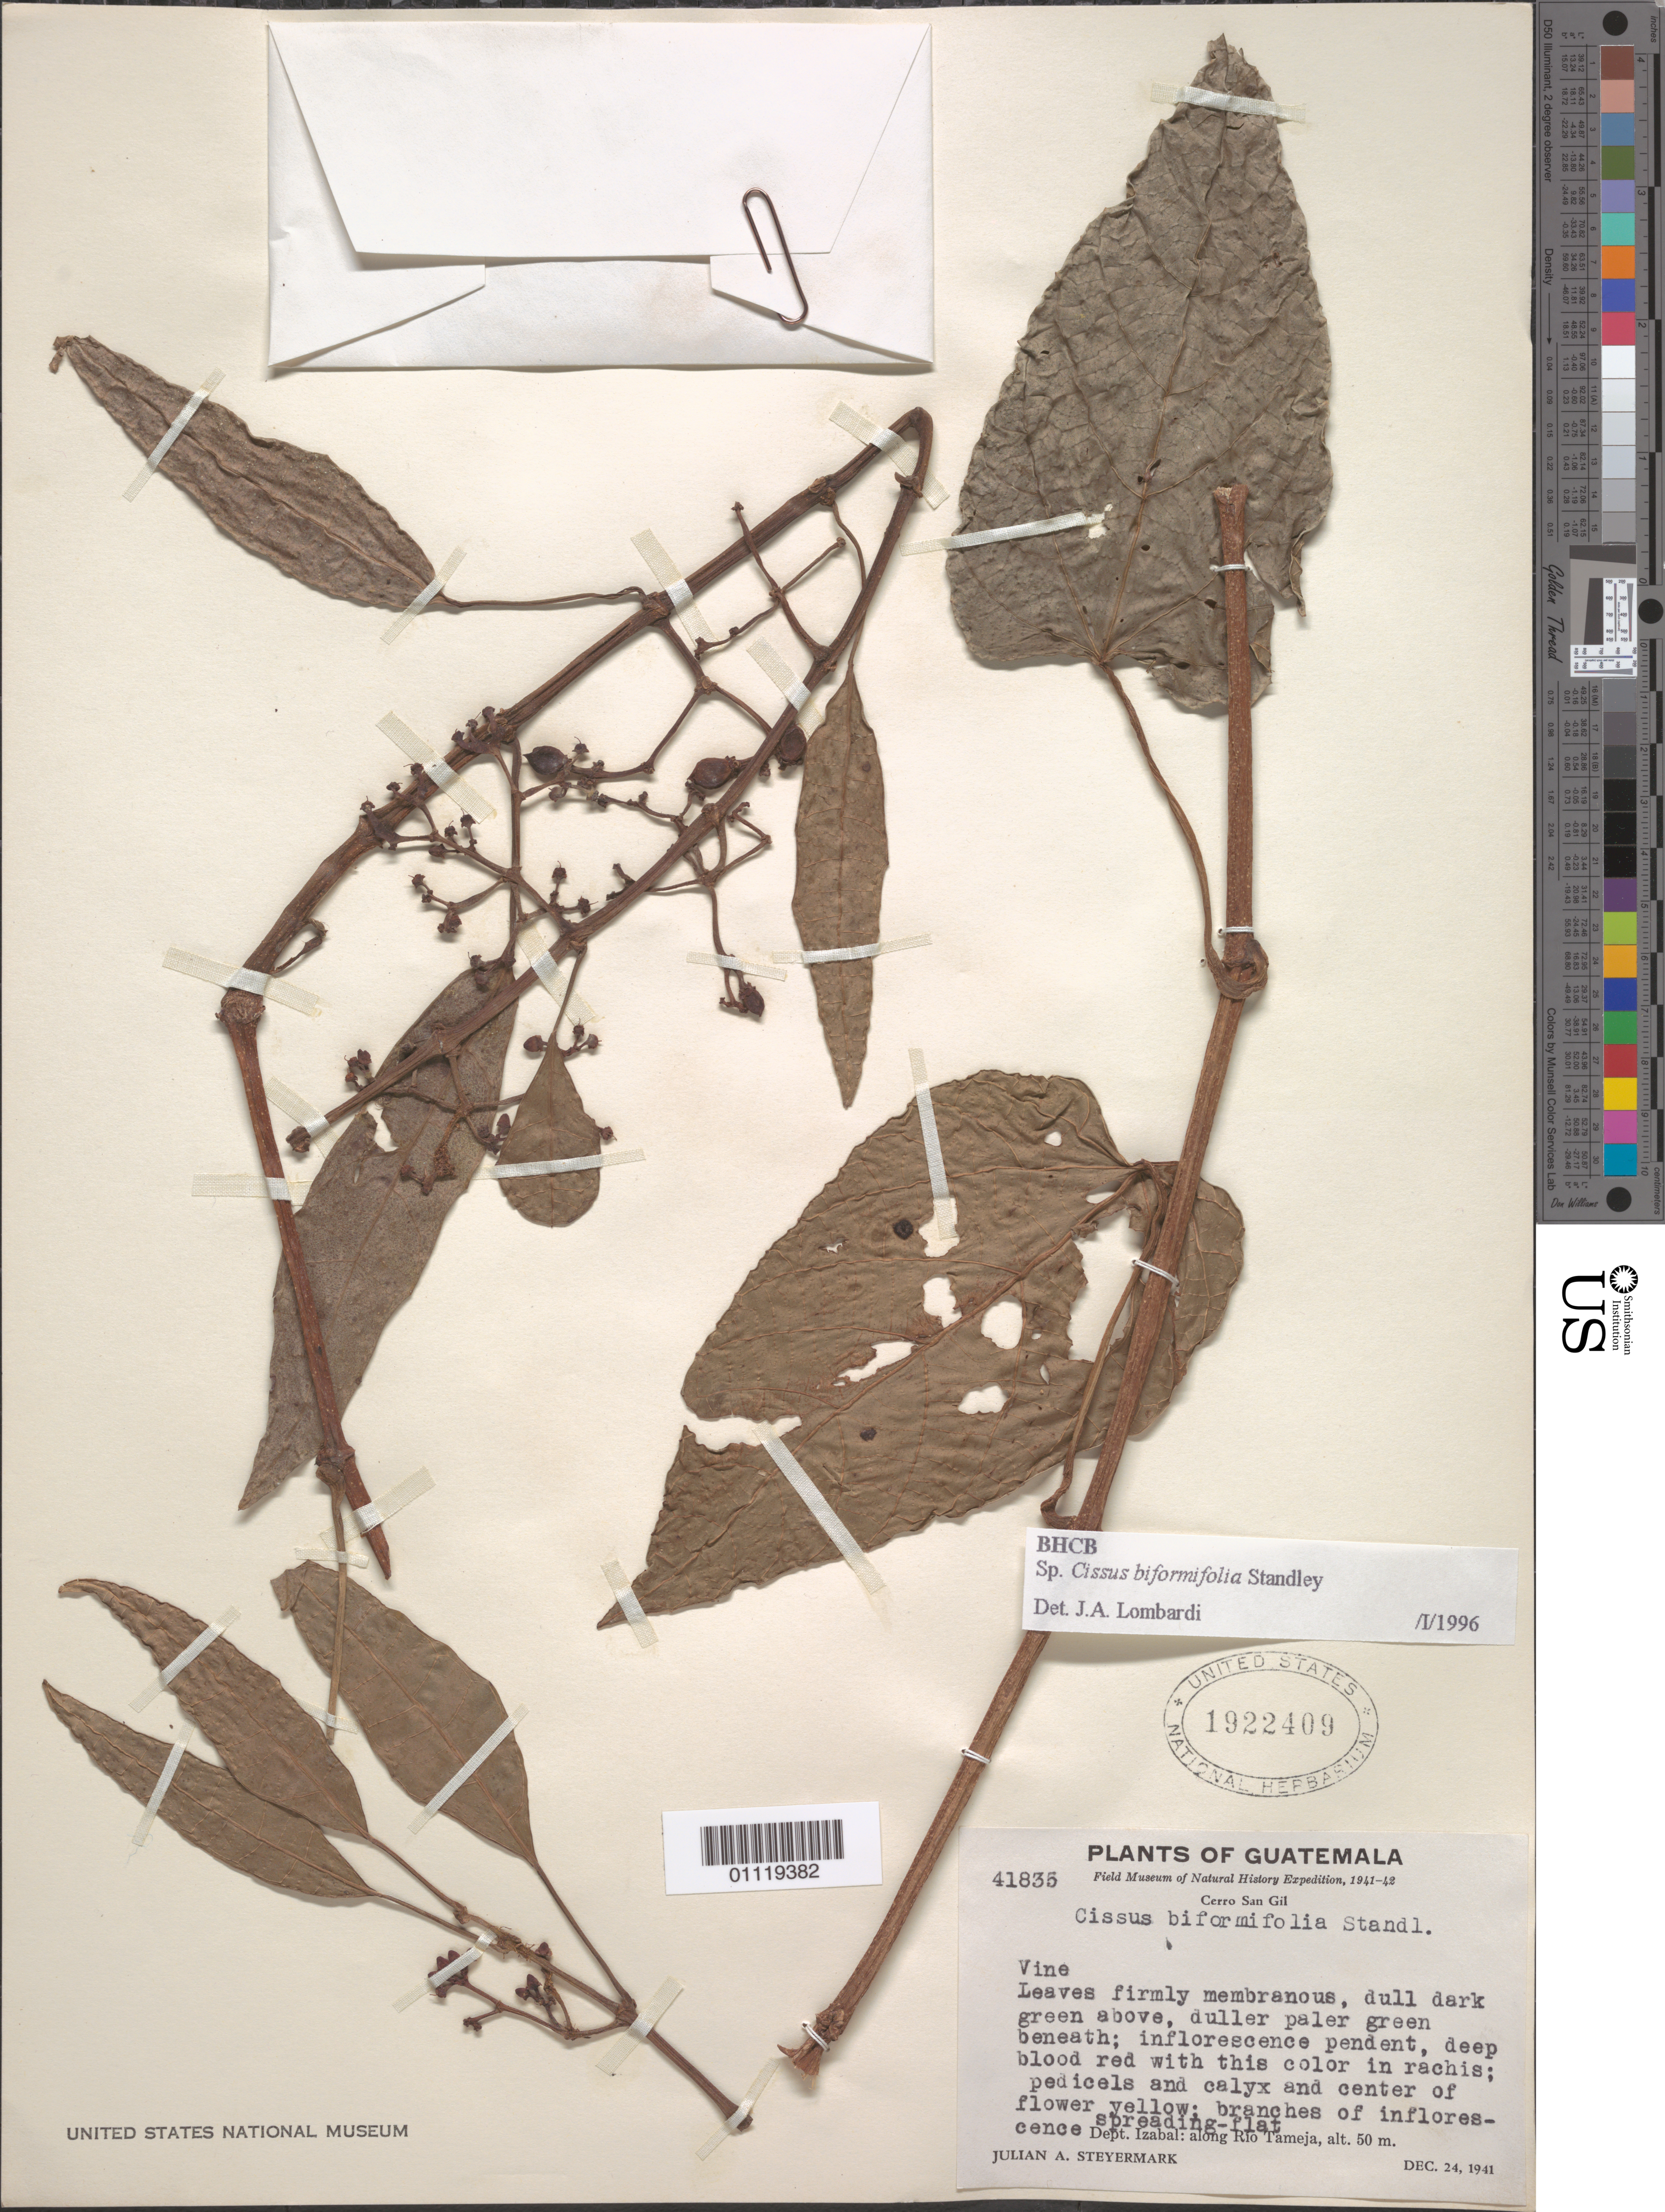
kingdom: Plantae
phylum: Tracheophyta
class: Magnoliopsida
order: Vitales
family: Vitaceae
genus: Cissus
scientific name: Cissus biformifolia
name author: Standl.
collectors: J. Steyermark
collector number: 41835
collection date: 1941-12-24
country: Guatemala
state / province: Izabal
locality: Along Rio Tameja.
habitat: Vine.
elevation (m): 50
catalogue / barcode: US 1922409